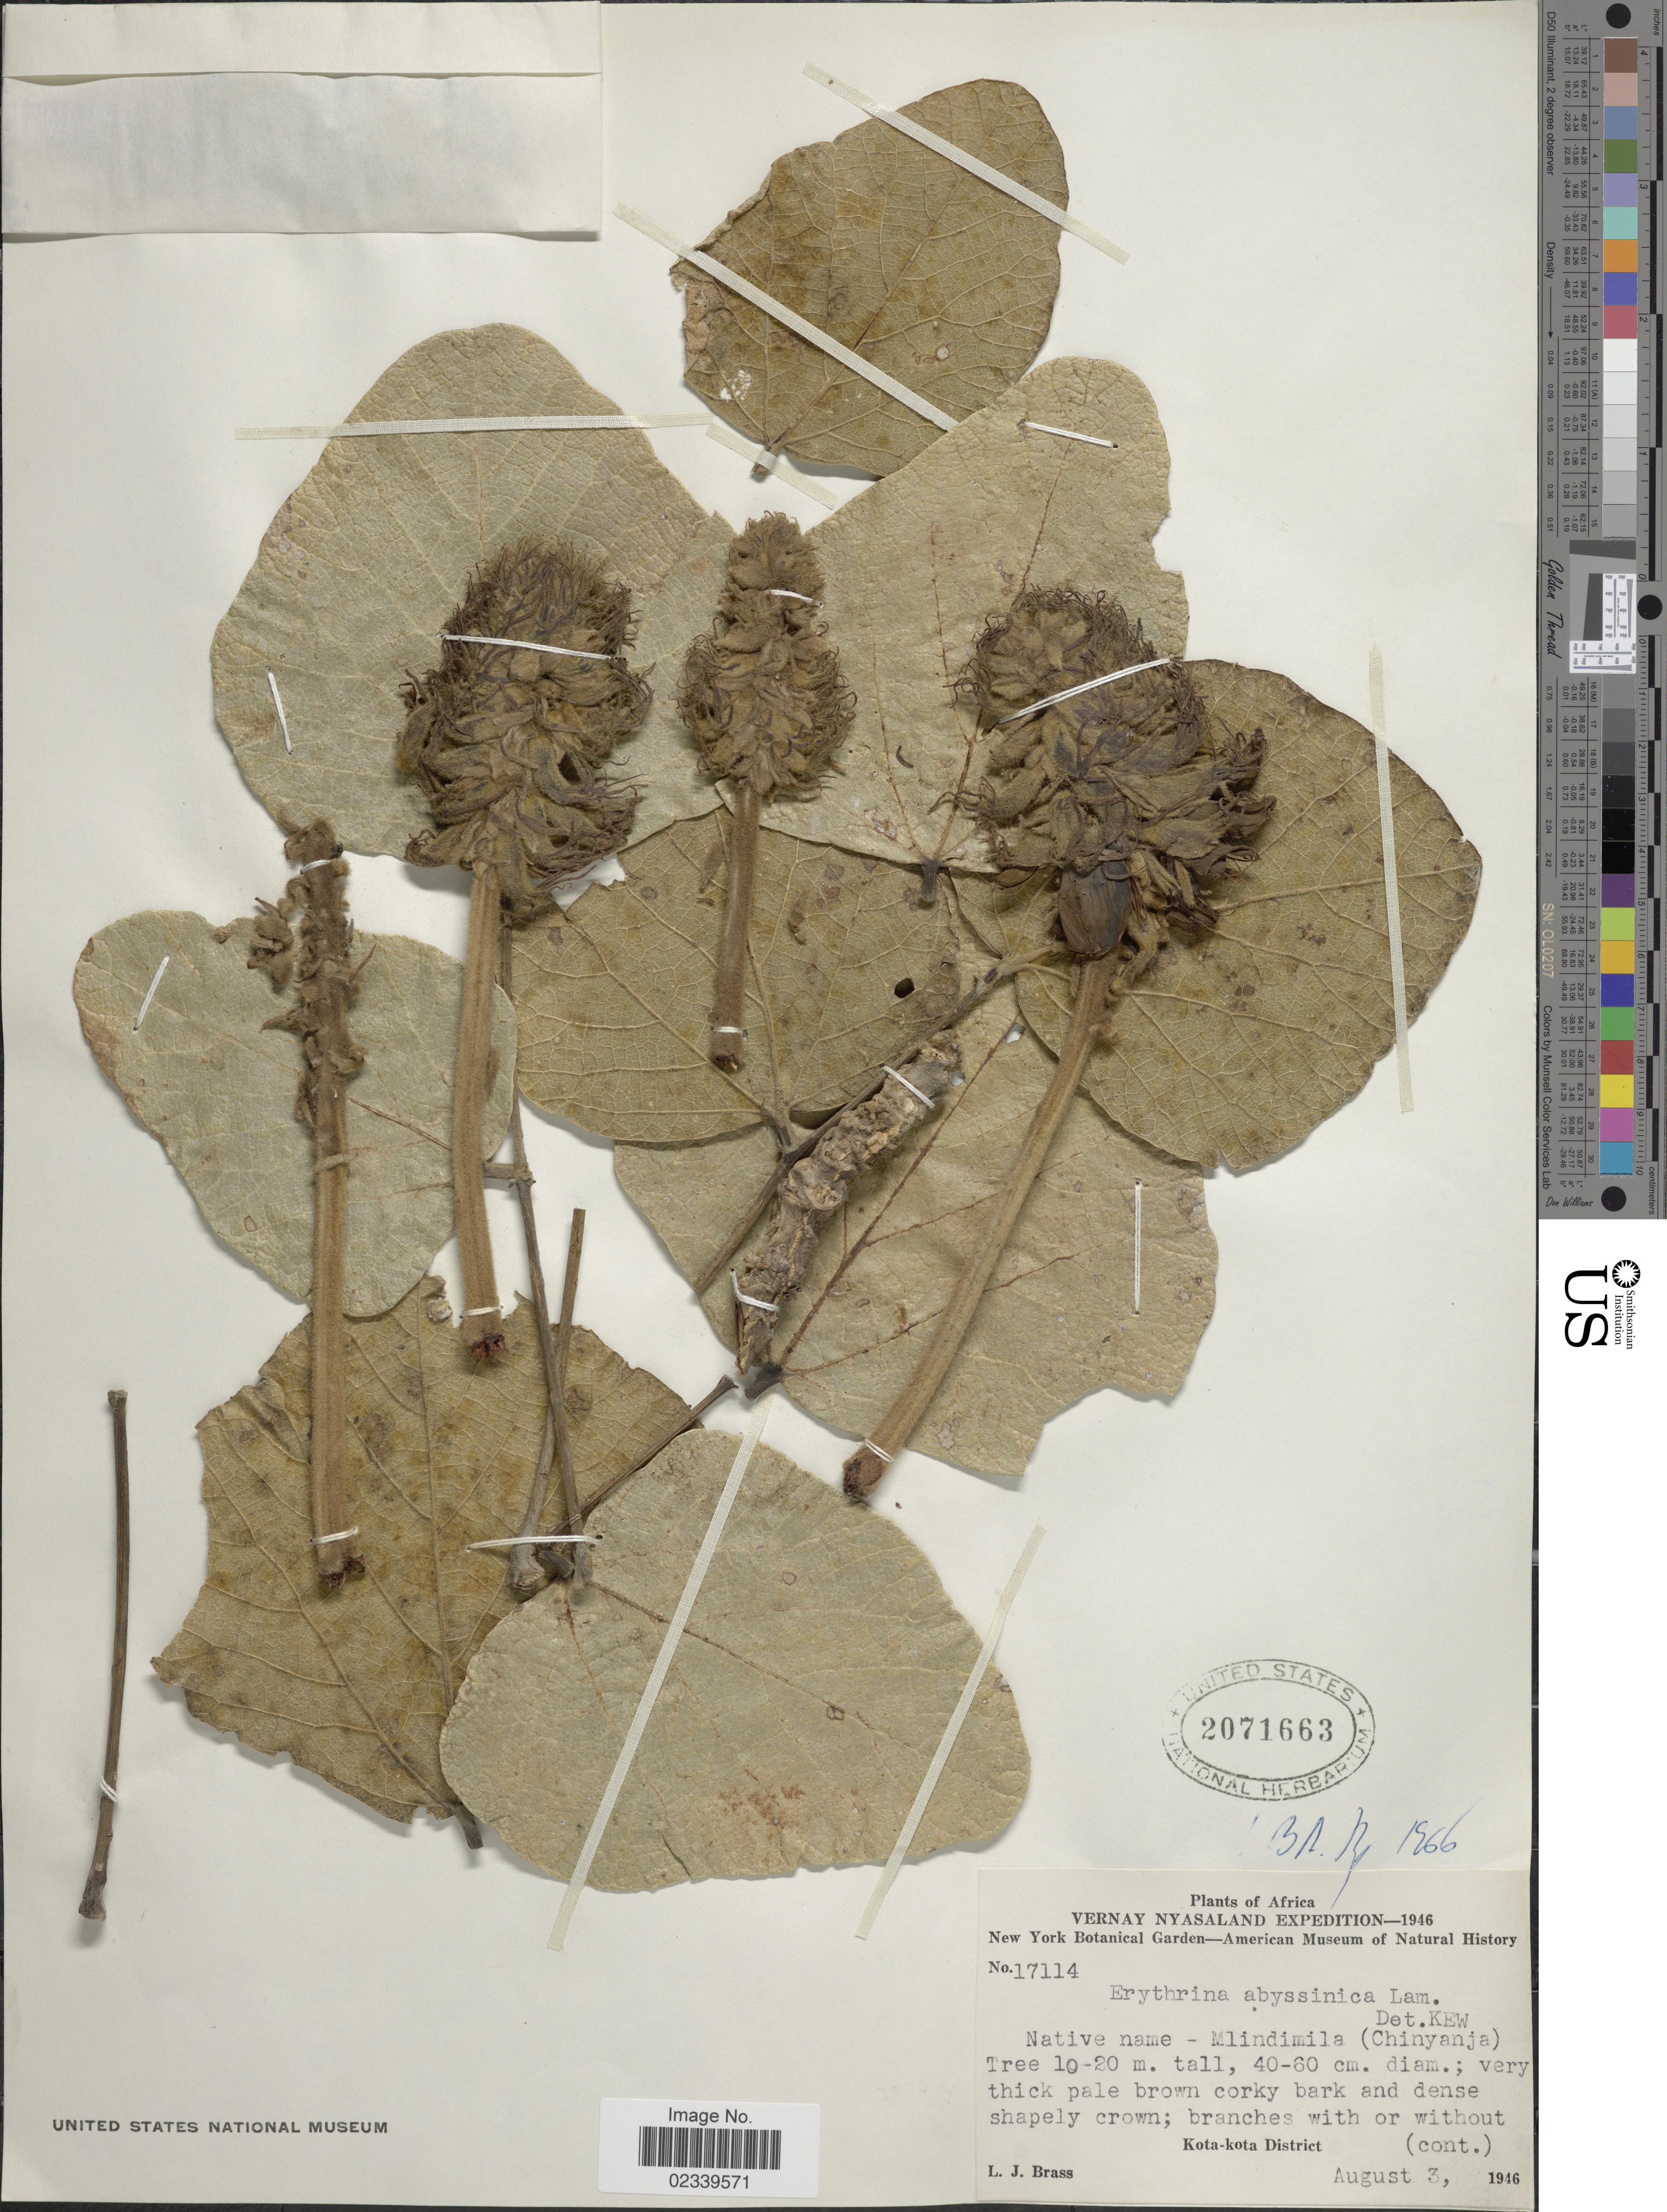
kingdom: Plantae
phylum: Tracheophyta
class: Magnoliopsida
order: Fabales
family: Fabaceae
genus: Erythrina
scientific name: Erythrina abyssinica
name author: Lam.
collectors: L. J. Brass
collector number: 17114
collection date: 1946-08-03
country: Malawi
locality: Vernay Nyasaland, Kota-Kota District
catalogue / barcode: US 2071663